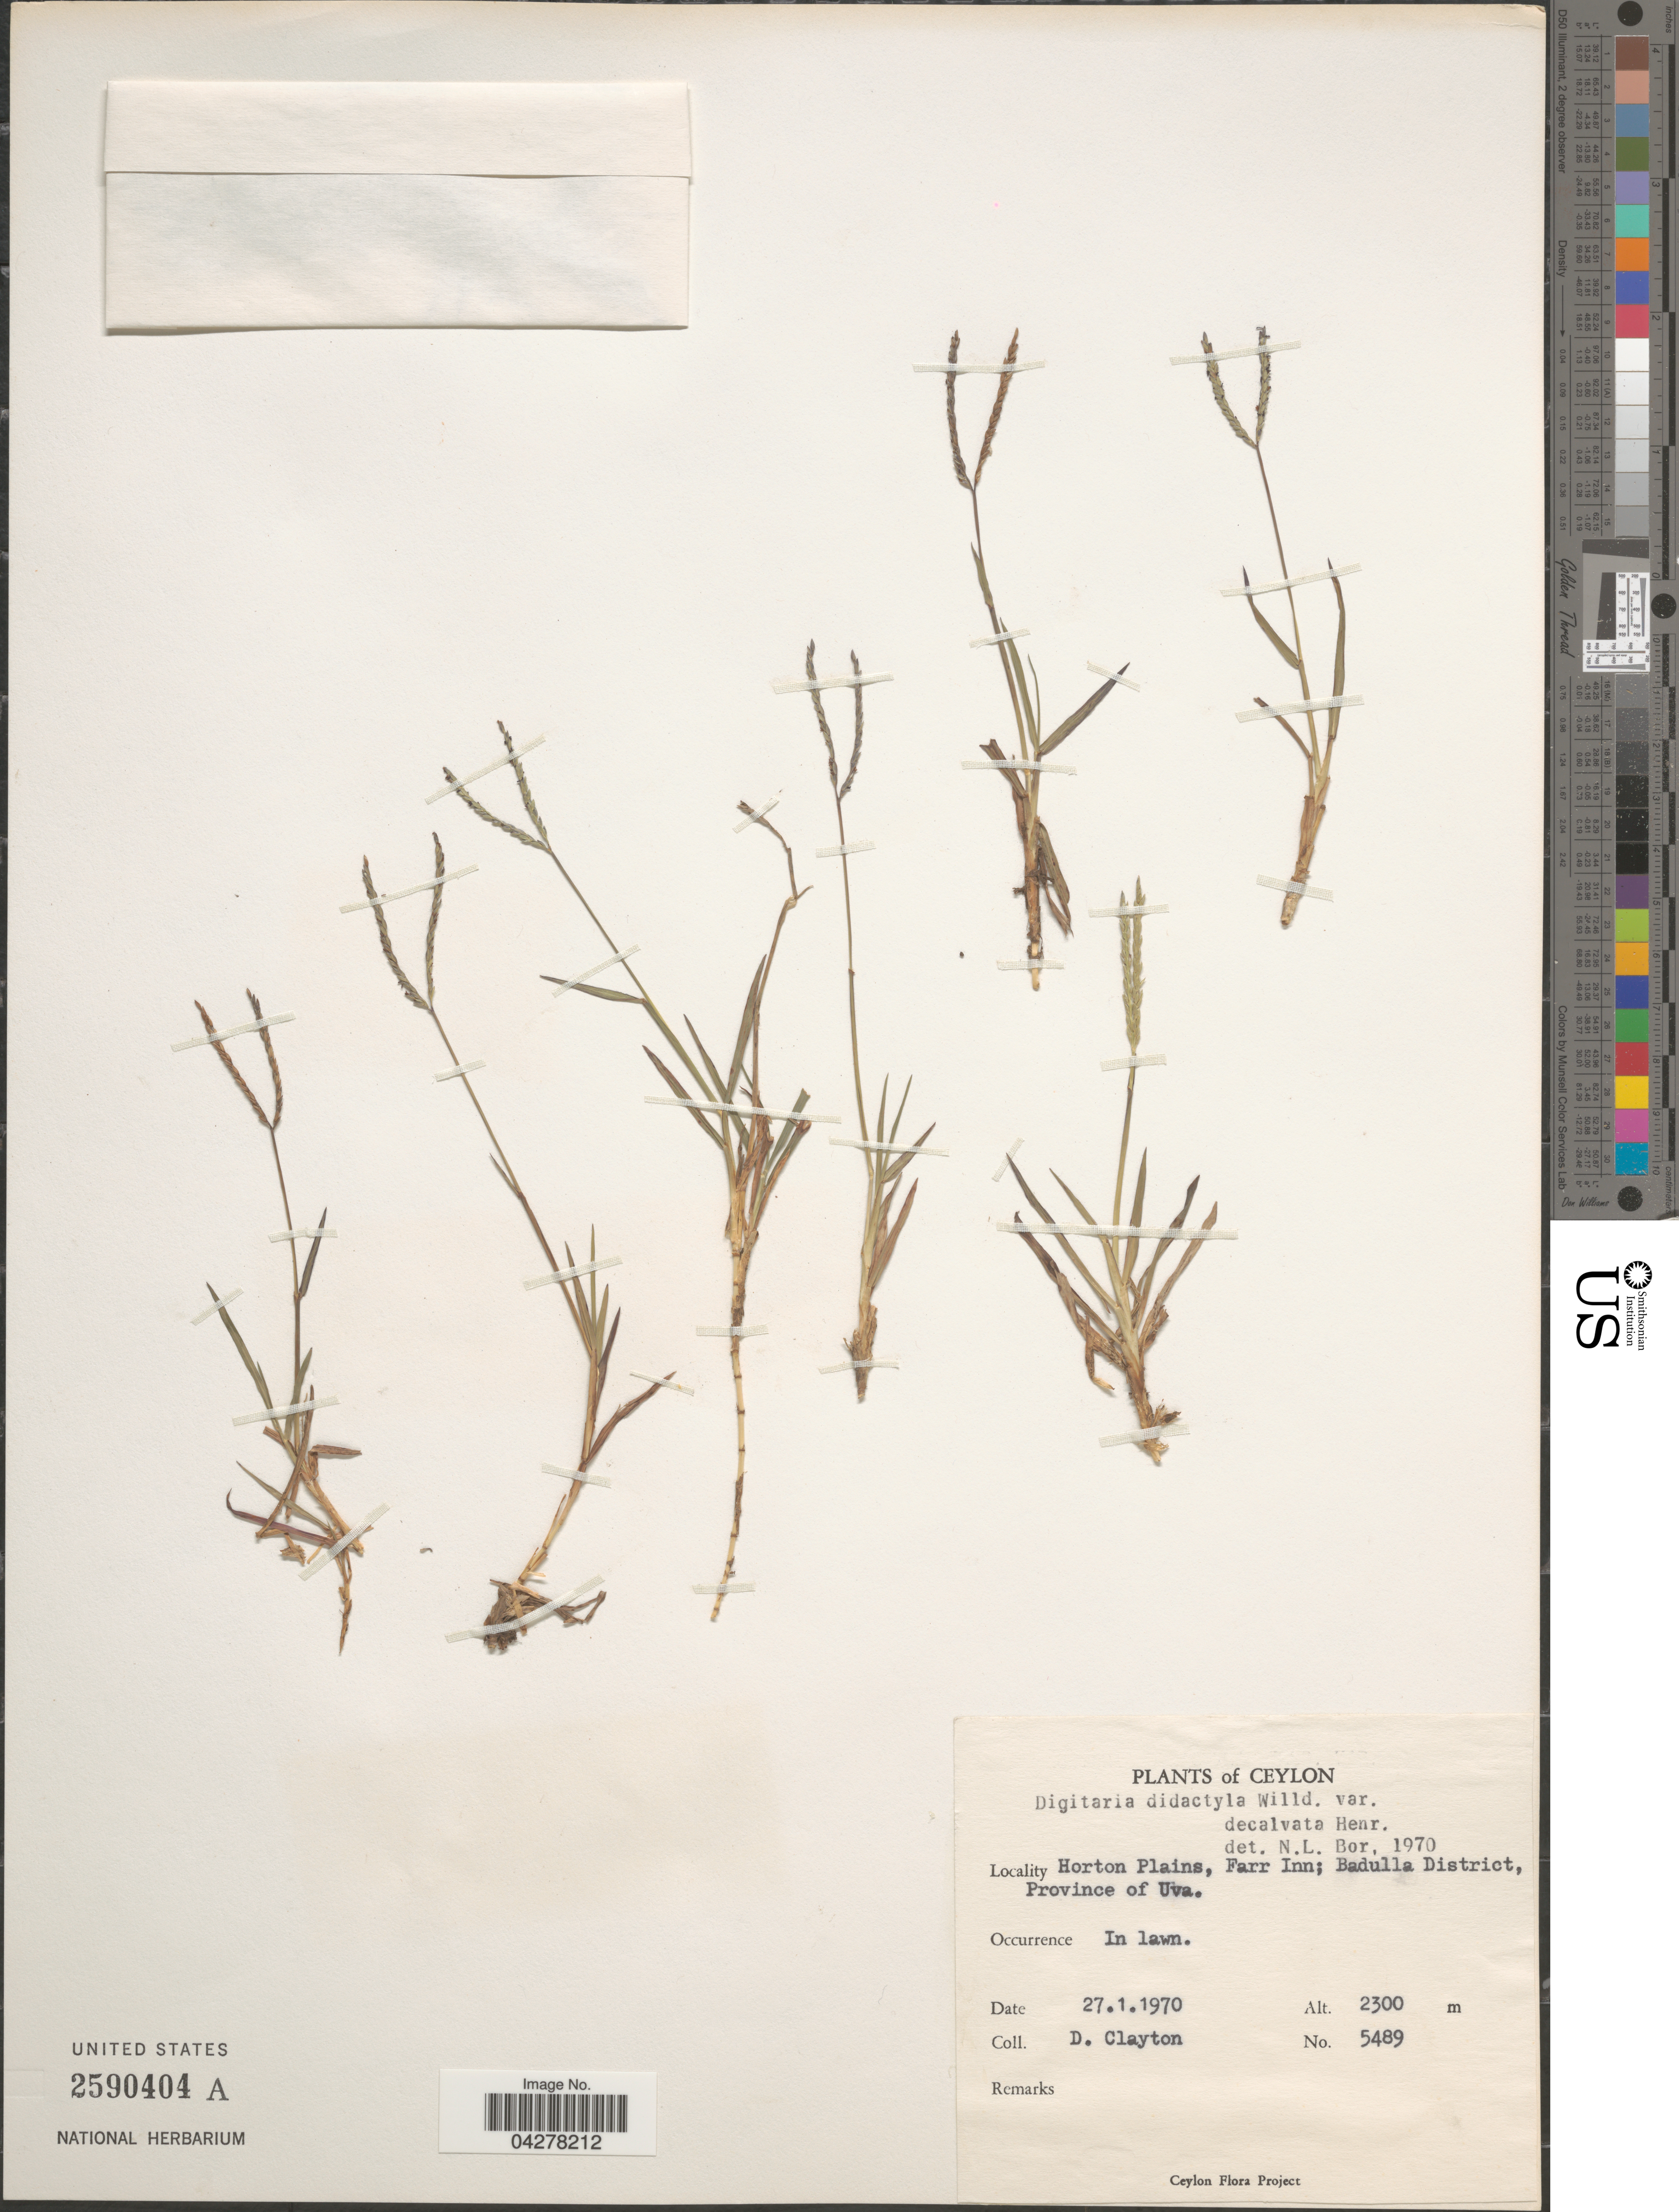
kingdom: Plantae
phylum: Tracheophyta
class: Liliopsida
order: Poales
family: Poaceae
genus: Digitaria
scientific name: Digitaria didactyla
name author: Willd.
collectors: D. Clayton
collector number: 5489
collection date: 1970-01-27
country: Sri Lanka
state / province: Uva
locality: Ceylon. Horton Plains, Farr Inn; Badulla District. In lawn.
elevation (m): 2300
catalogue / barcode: US 2590404A